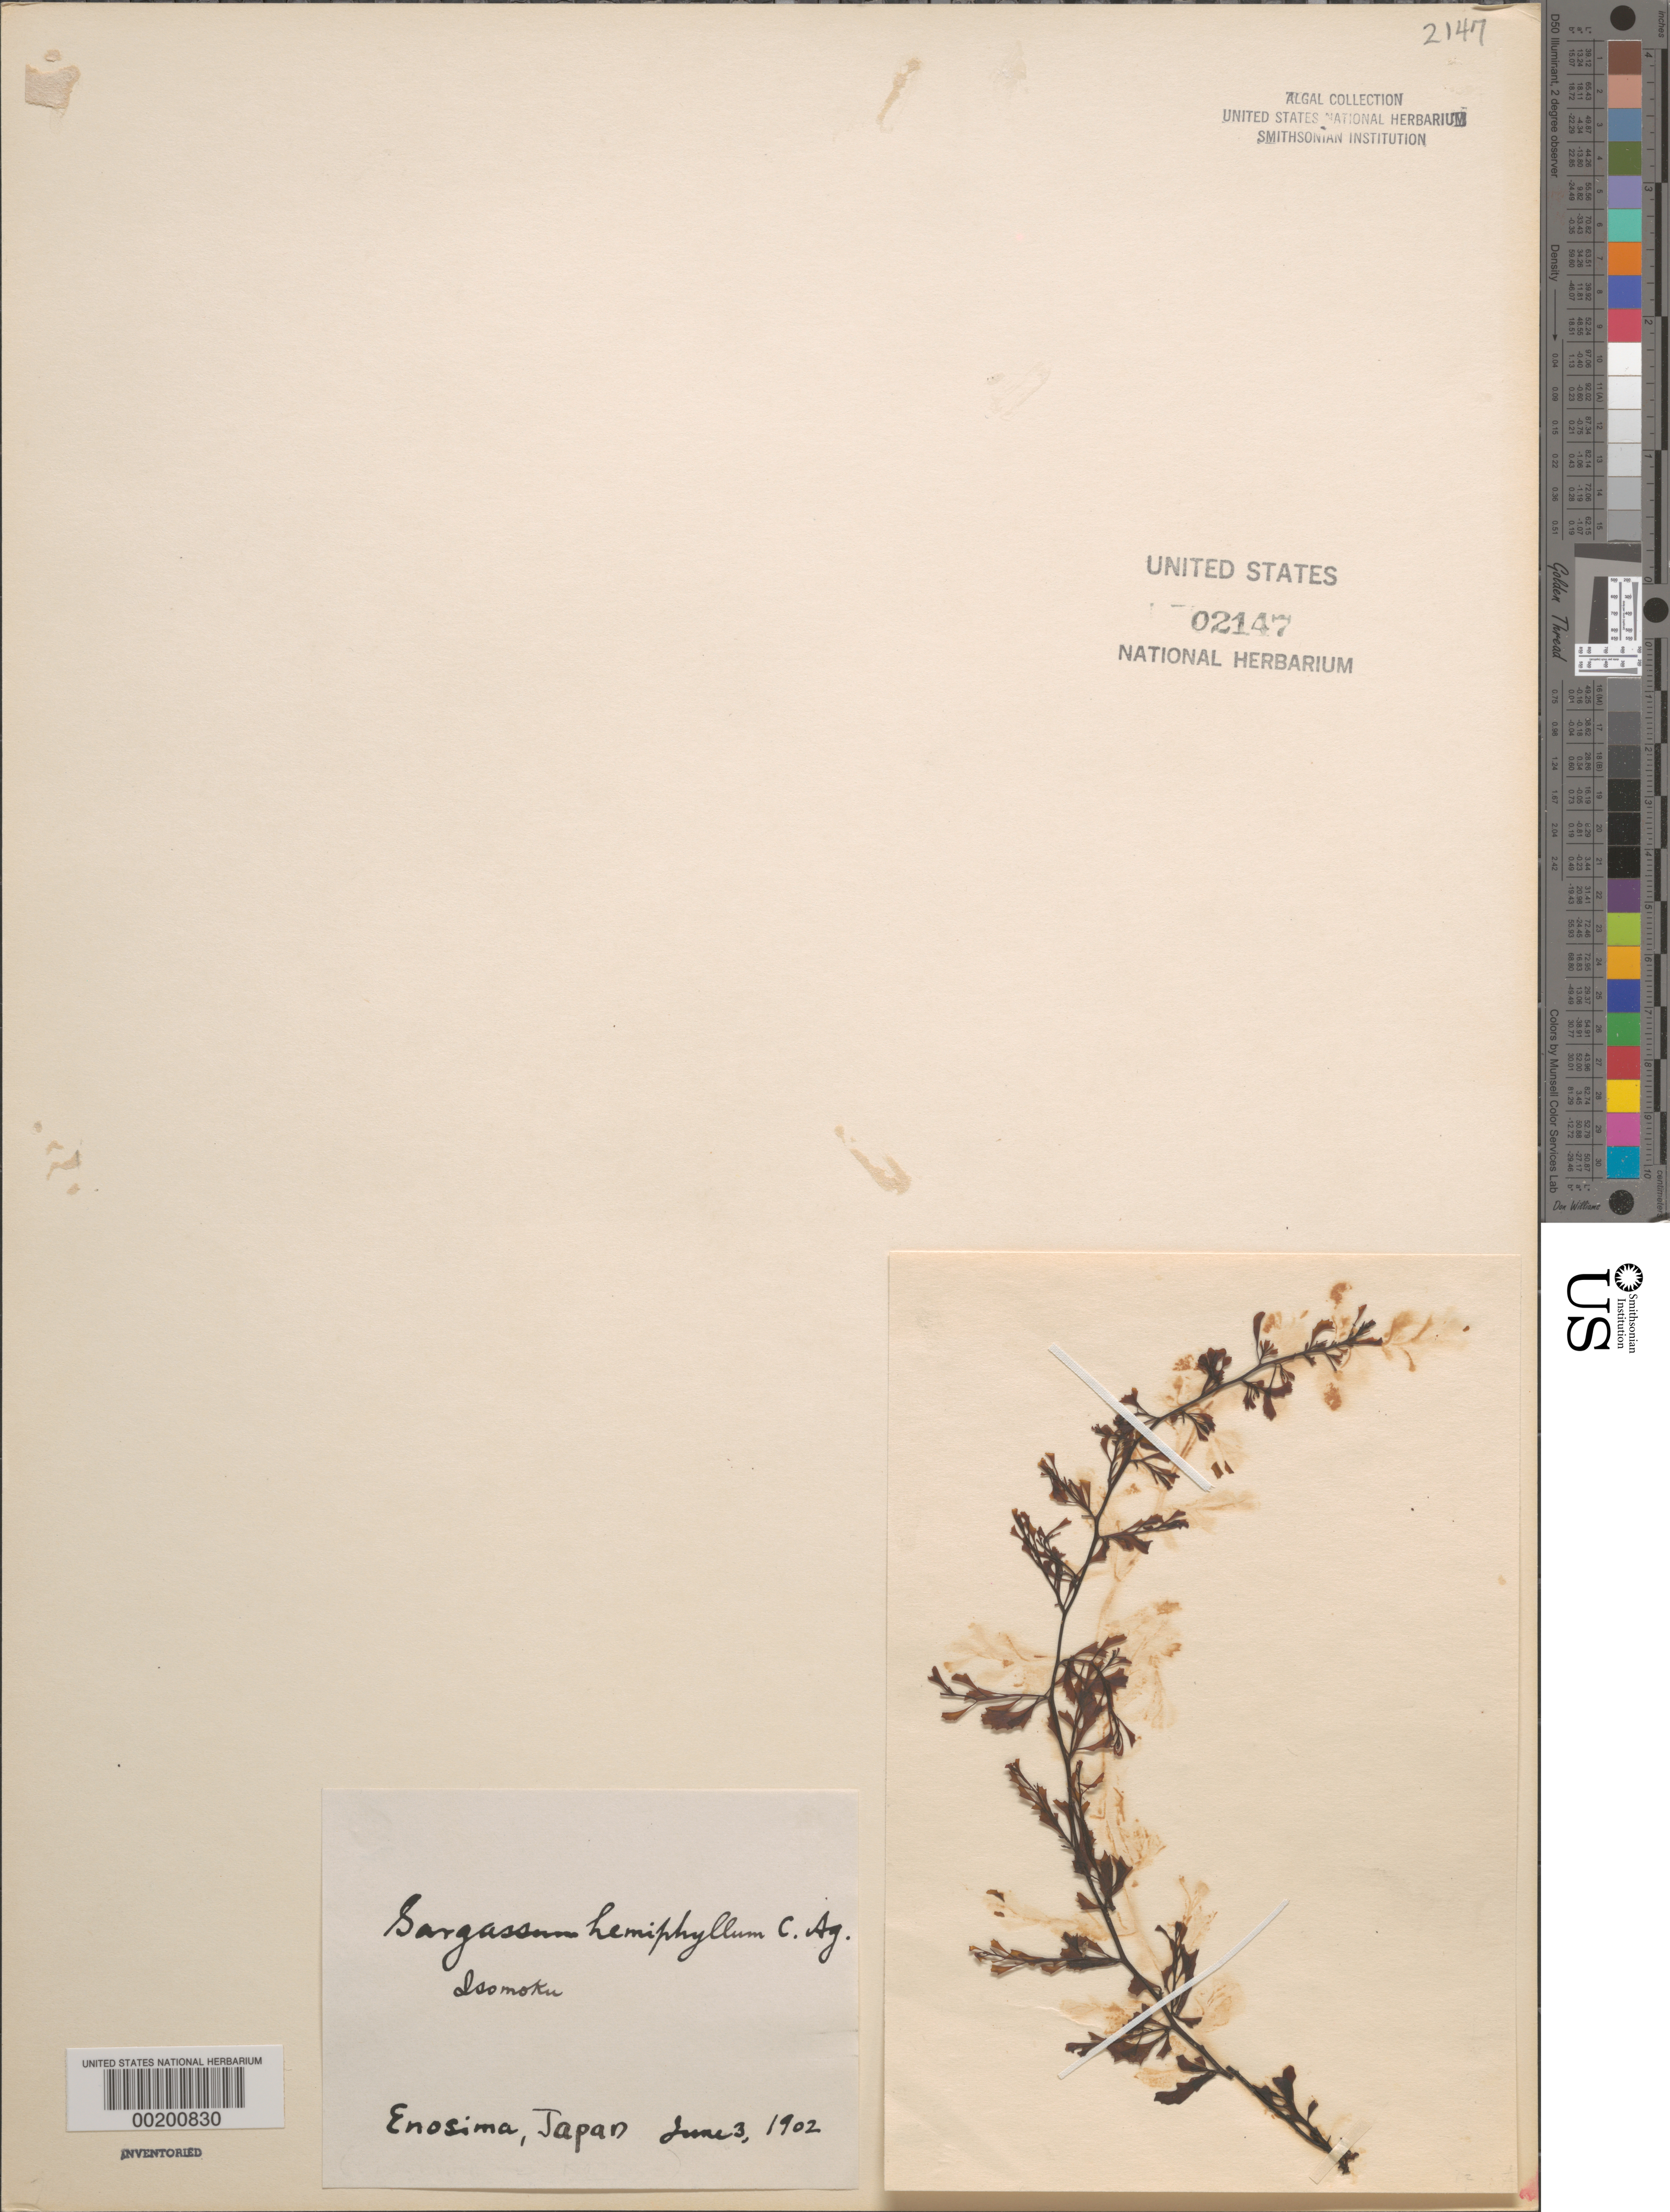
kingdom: Chromista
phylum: Ochrophyta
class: Phaeophyceae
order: Fucales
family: Sargassaceae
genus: Sargassum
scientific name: Sargassum hemiphyllum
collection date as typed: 03 Jun 1902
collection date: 1902-06-03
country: Japan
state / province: Kanagawa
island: Honshu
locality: Enoshima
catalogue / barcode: US 2147